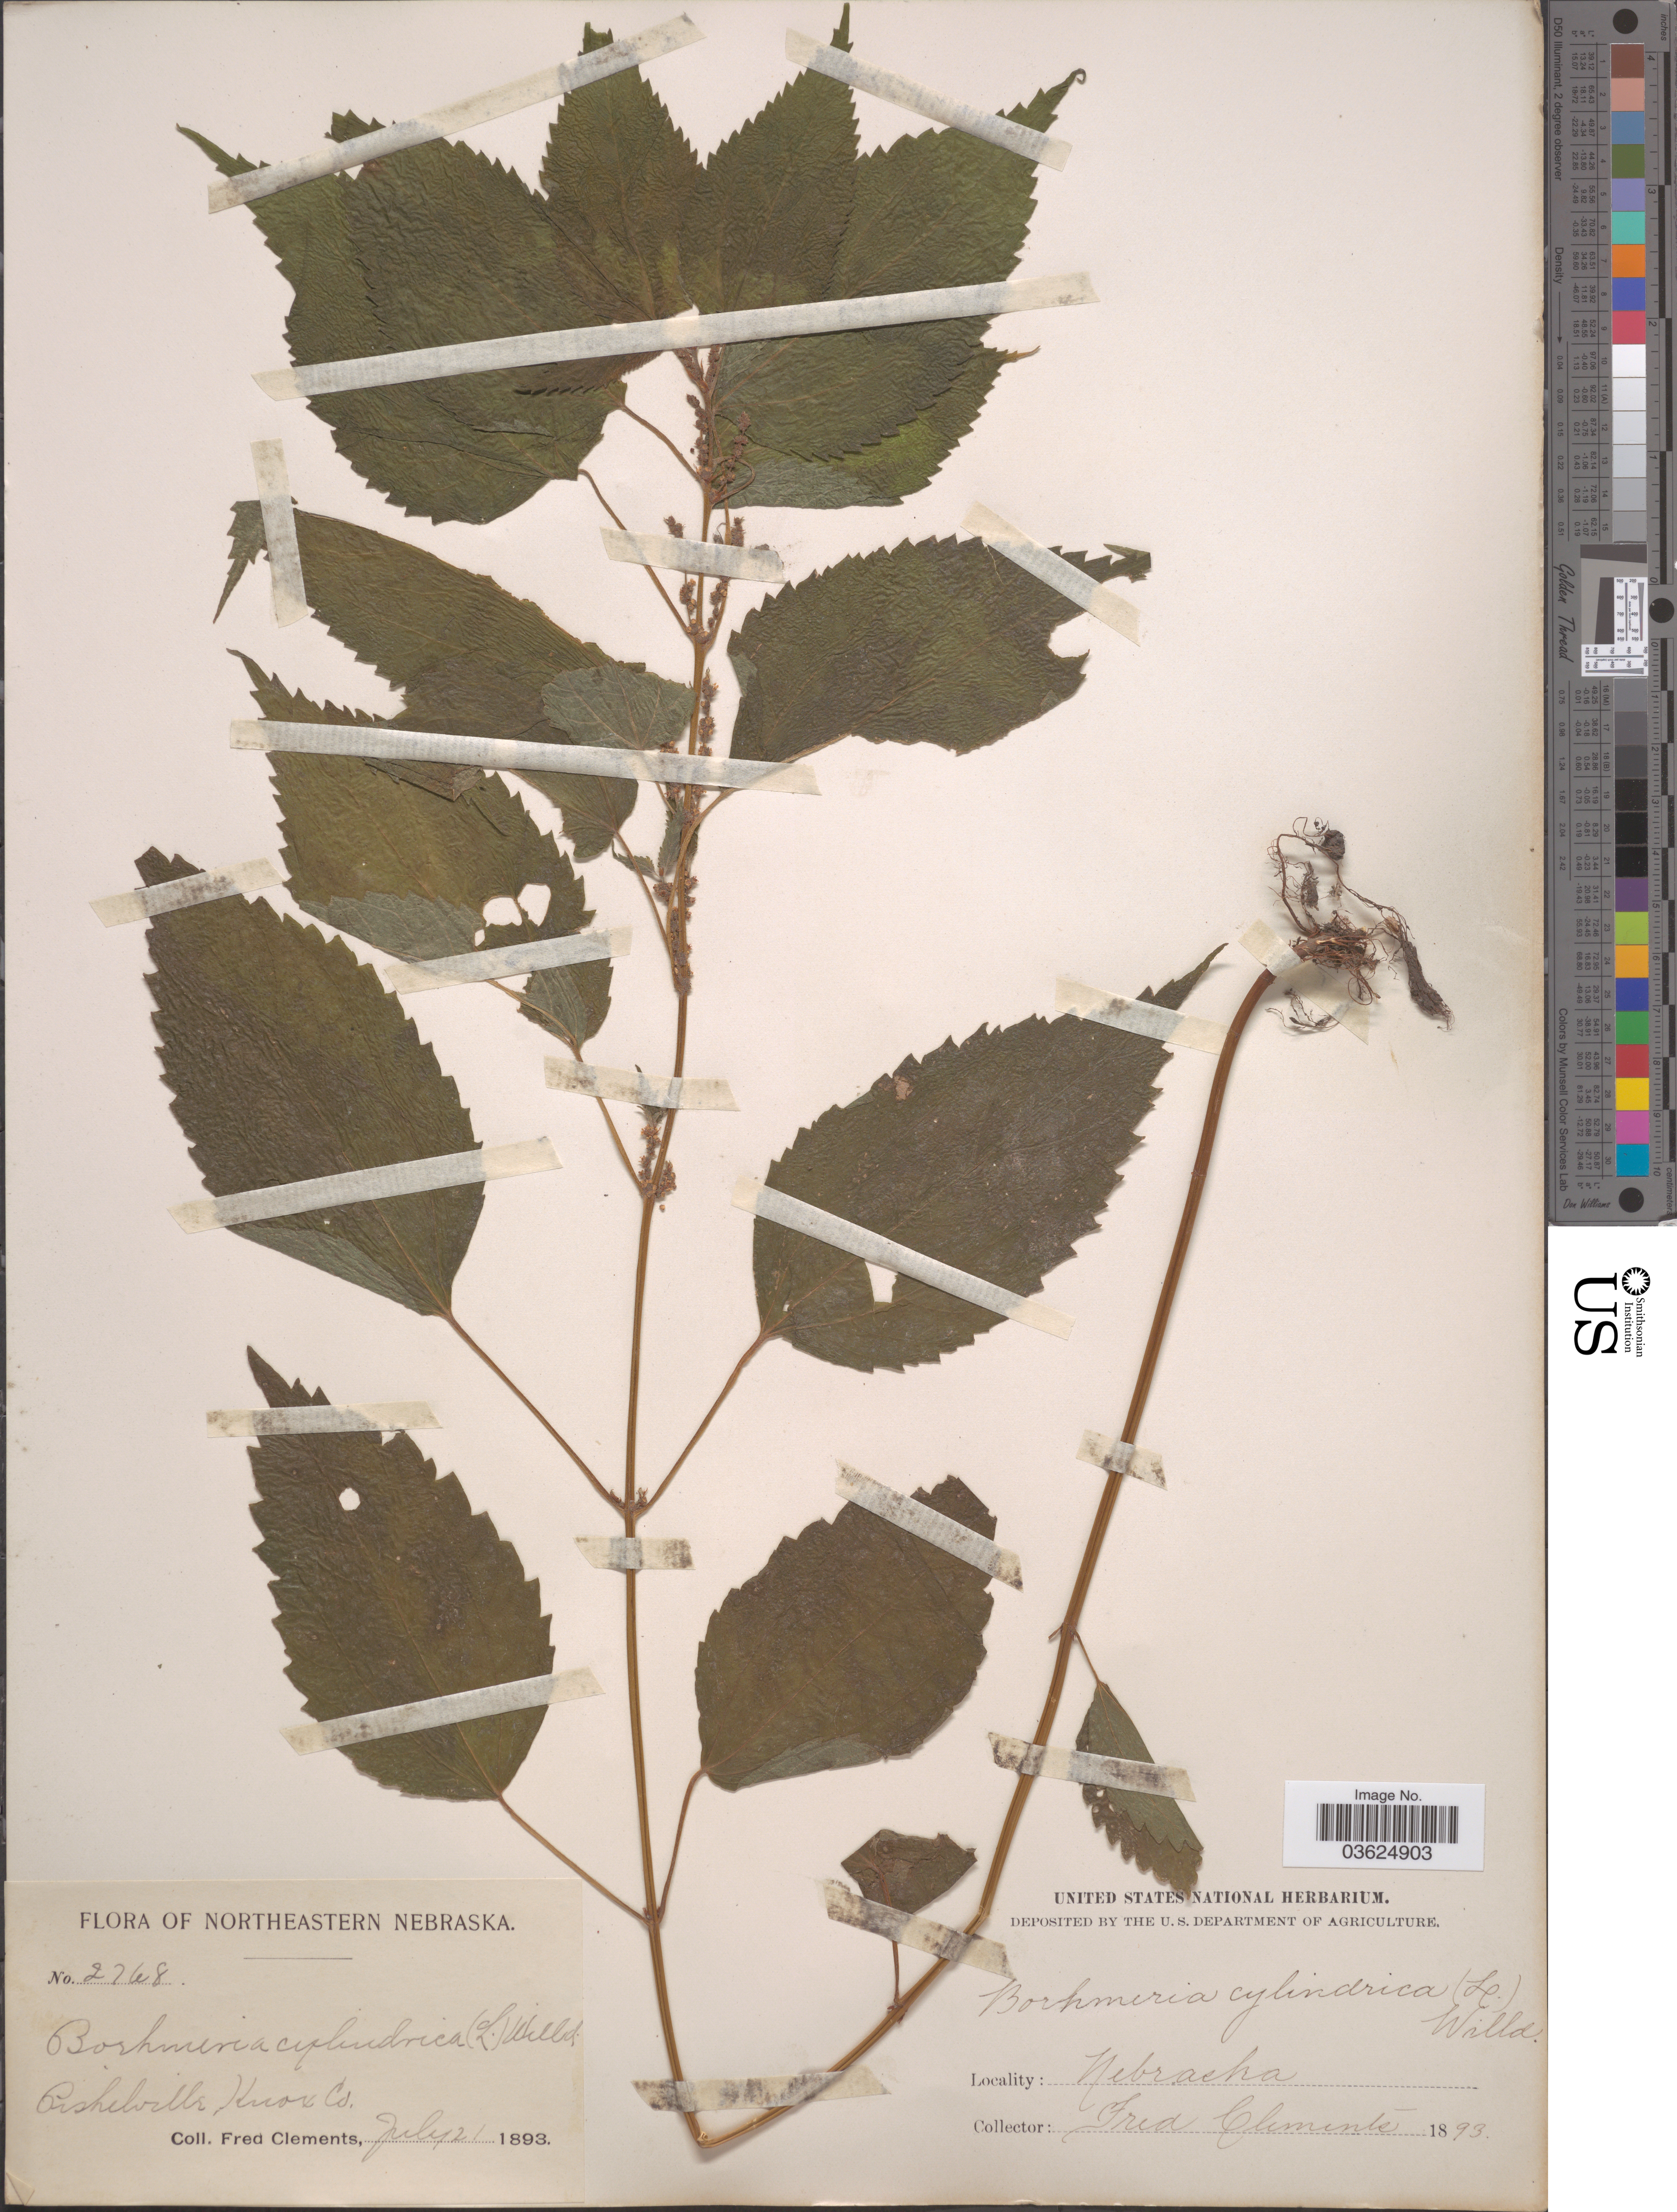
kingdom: Plantae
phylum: Tracheophyta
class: Magnoliopsida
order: Rosales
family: Urticaceae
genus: Boehmeria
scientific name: Boehmeria cylindrica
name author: (L.) Sw.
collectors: F. Clements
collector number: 2768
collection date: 1893-07-21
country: United States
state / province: Nebraska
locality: Northeastern Nebraska. Pishelville, Knox Co.